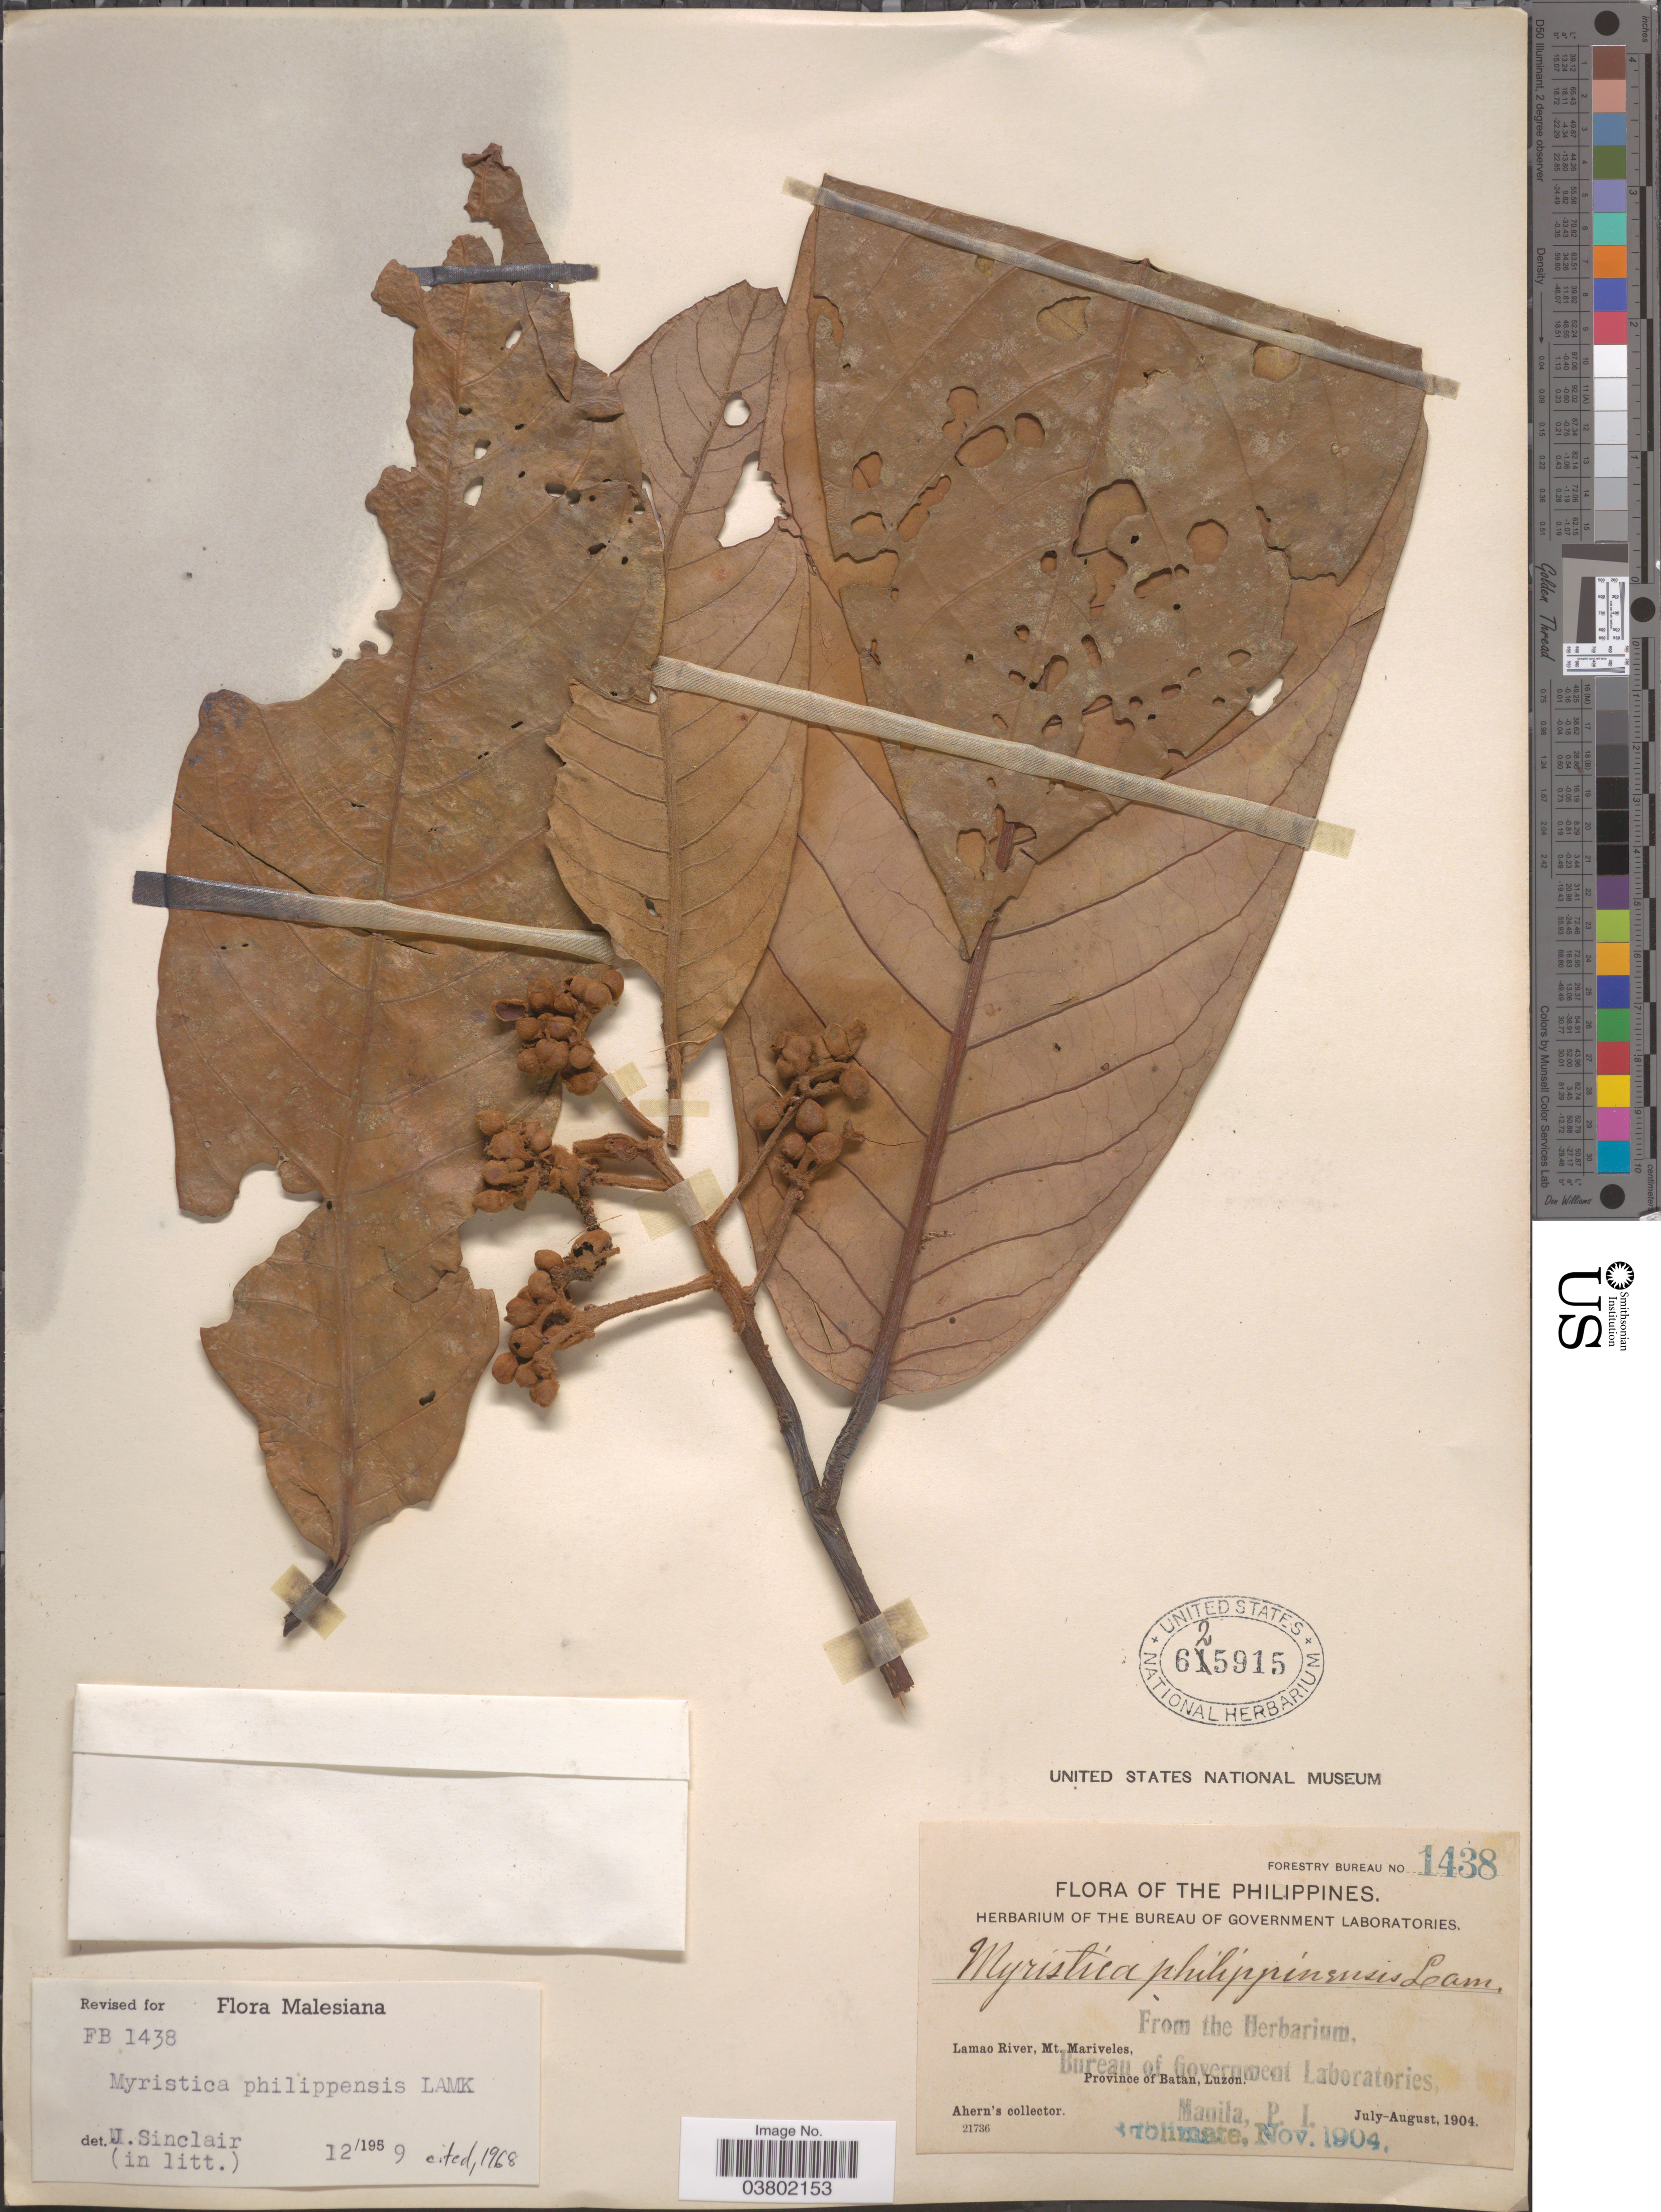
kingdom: Plantae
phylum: Tracheophyta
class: Magnoliopsida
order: Magnoliales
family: Myristicaceae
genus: Myristica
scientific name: Myristica philippensis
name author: Lam.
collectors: Ahern's collector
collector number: Forestry Bureau 1438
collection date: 1904-07/1904-08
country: Philippines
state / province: Cagayan Valley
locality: Lamao River, Mt. Mariveles, Province of Batan, Luzon.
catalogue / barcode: US 625915